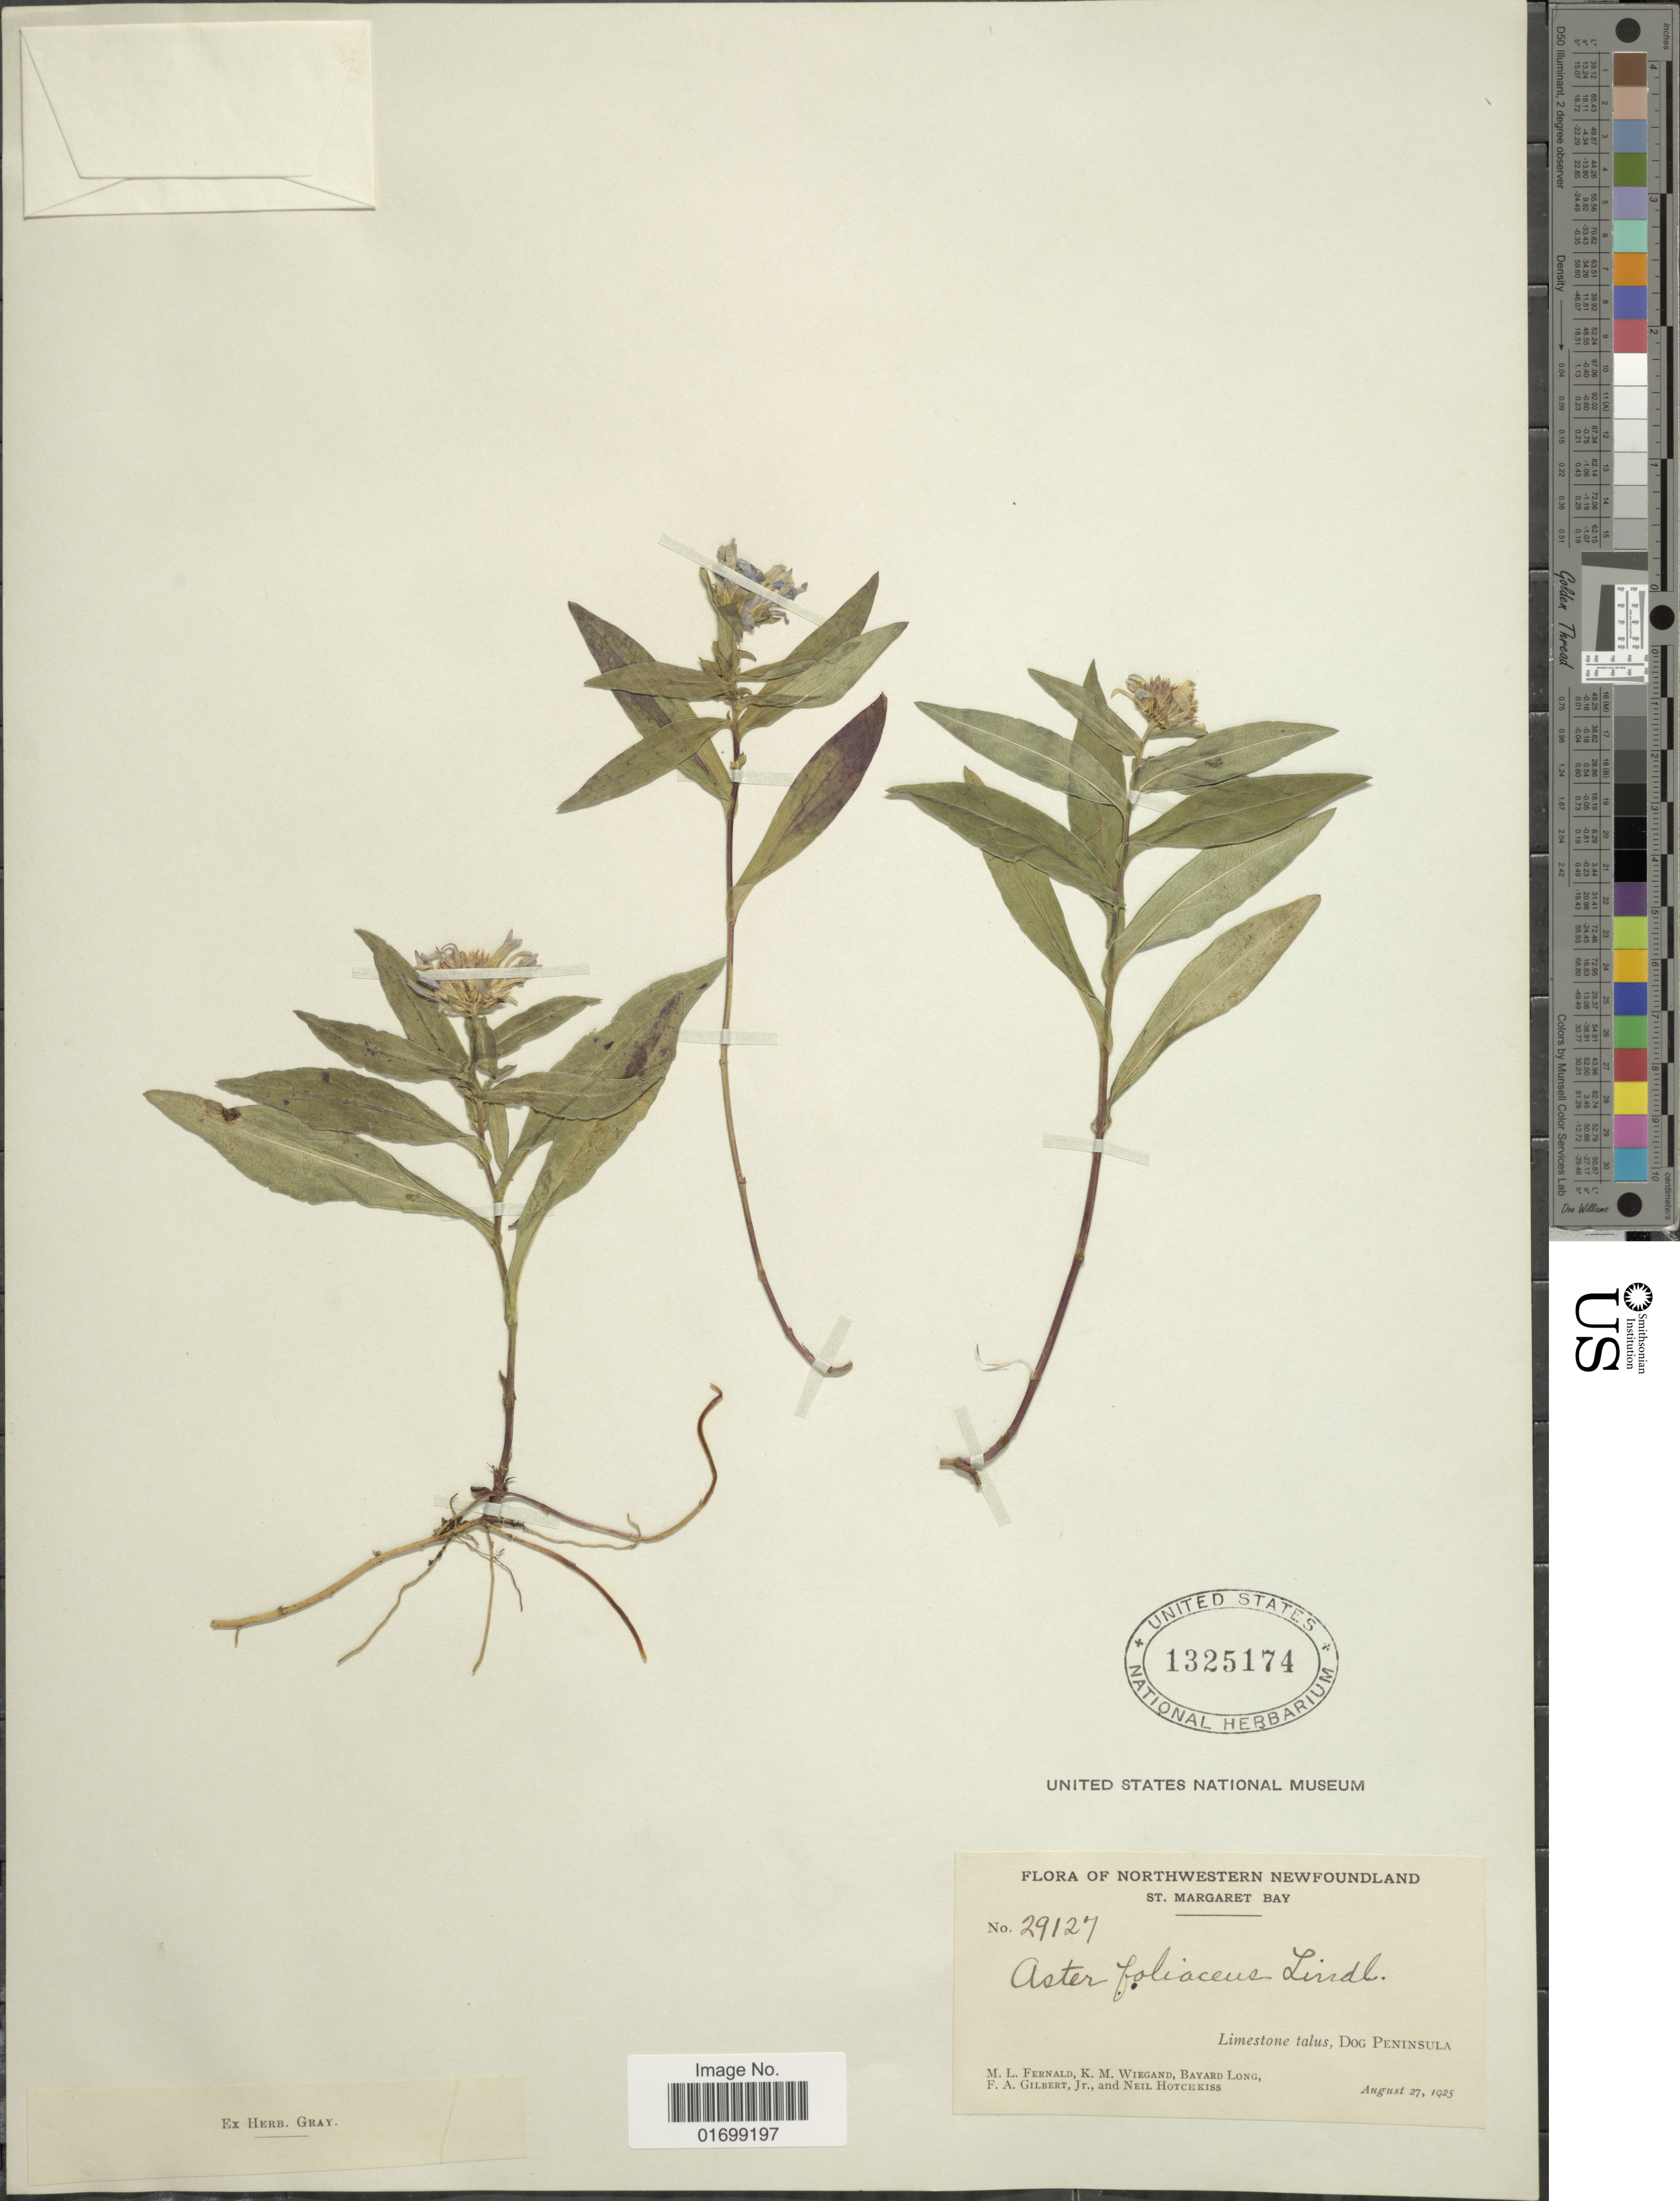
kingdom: Plantae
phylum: Tracheophyta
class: Magnoliopsida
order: Asterales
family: Asteraceae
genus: Symphyotrichum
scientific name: Symphyotrichum foliaceum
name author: (Lindl. ex DC.) G.L. Nesom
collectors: M. L. Fernald, K. M. Wiegand, B. H. Long, F. A. Gilbert & N. Hotchkiss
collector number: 29127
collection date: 1925-08-27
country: Canada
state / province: Newfoundland and Labrador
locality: Northwestern Newfoundland, St. Margaret Bay, Dog Peninsula.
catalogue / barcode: US 1325174